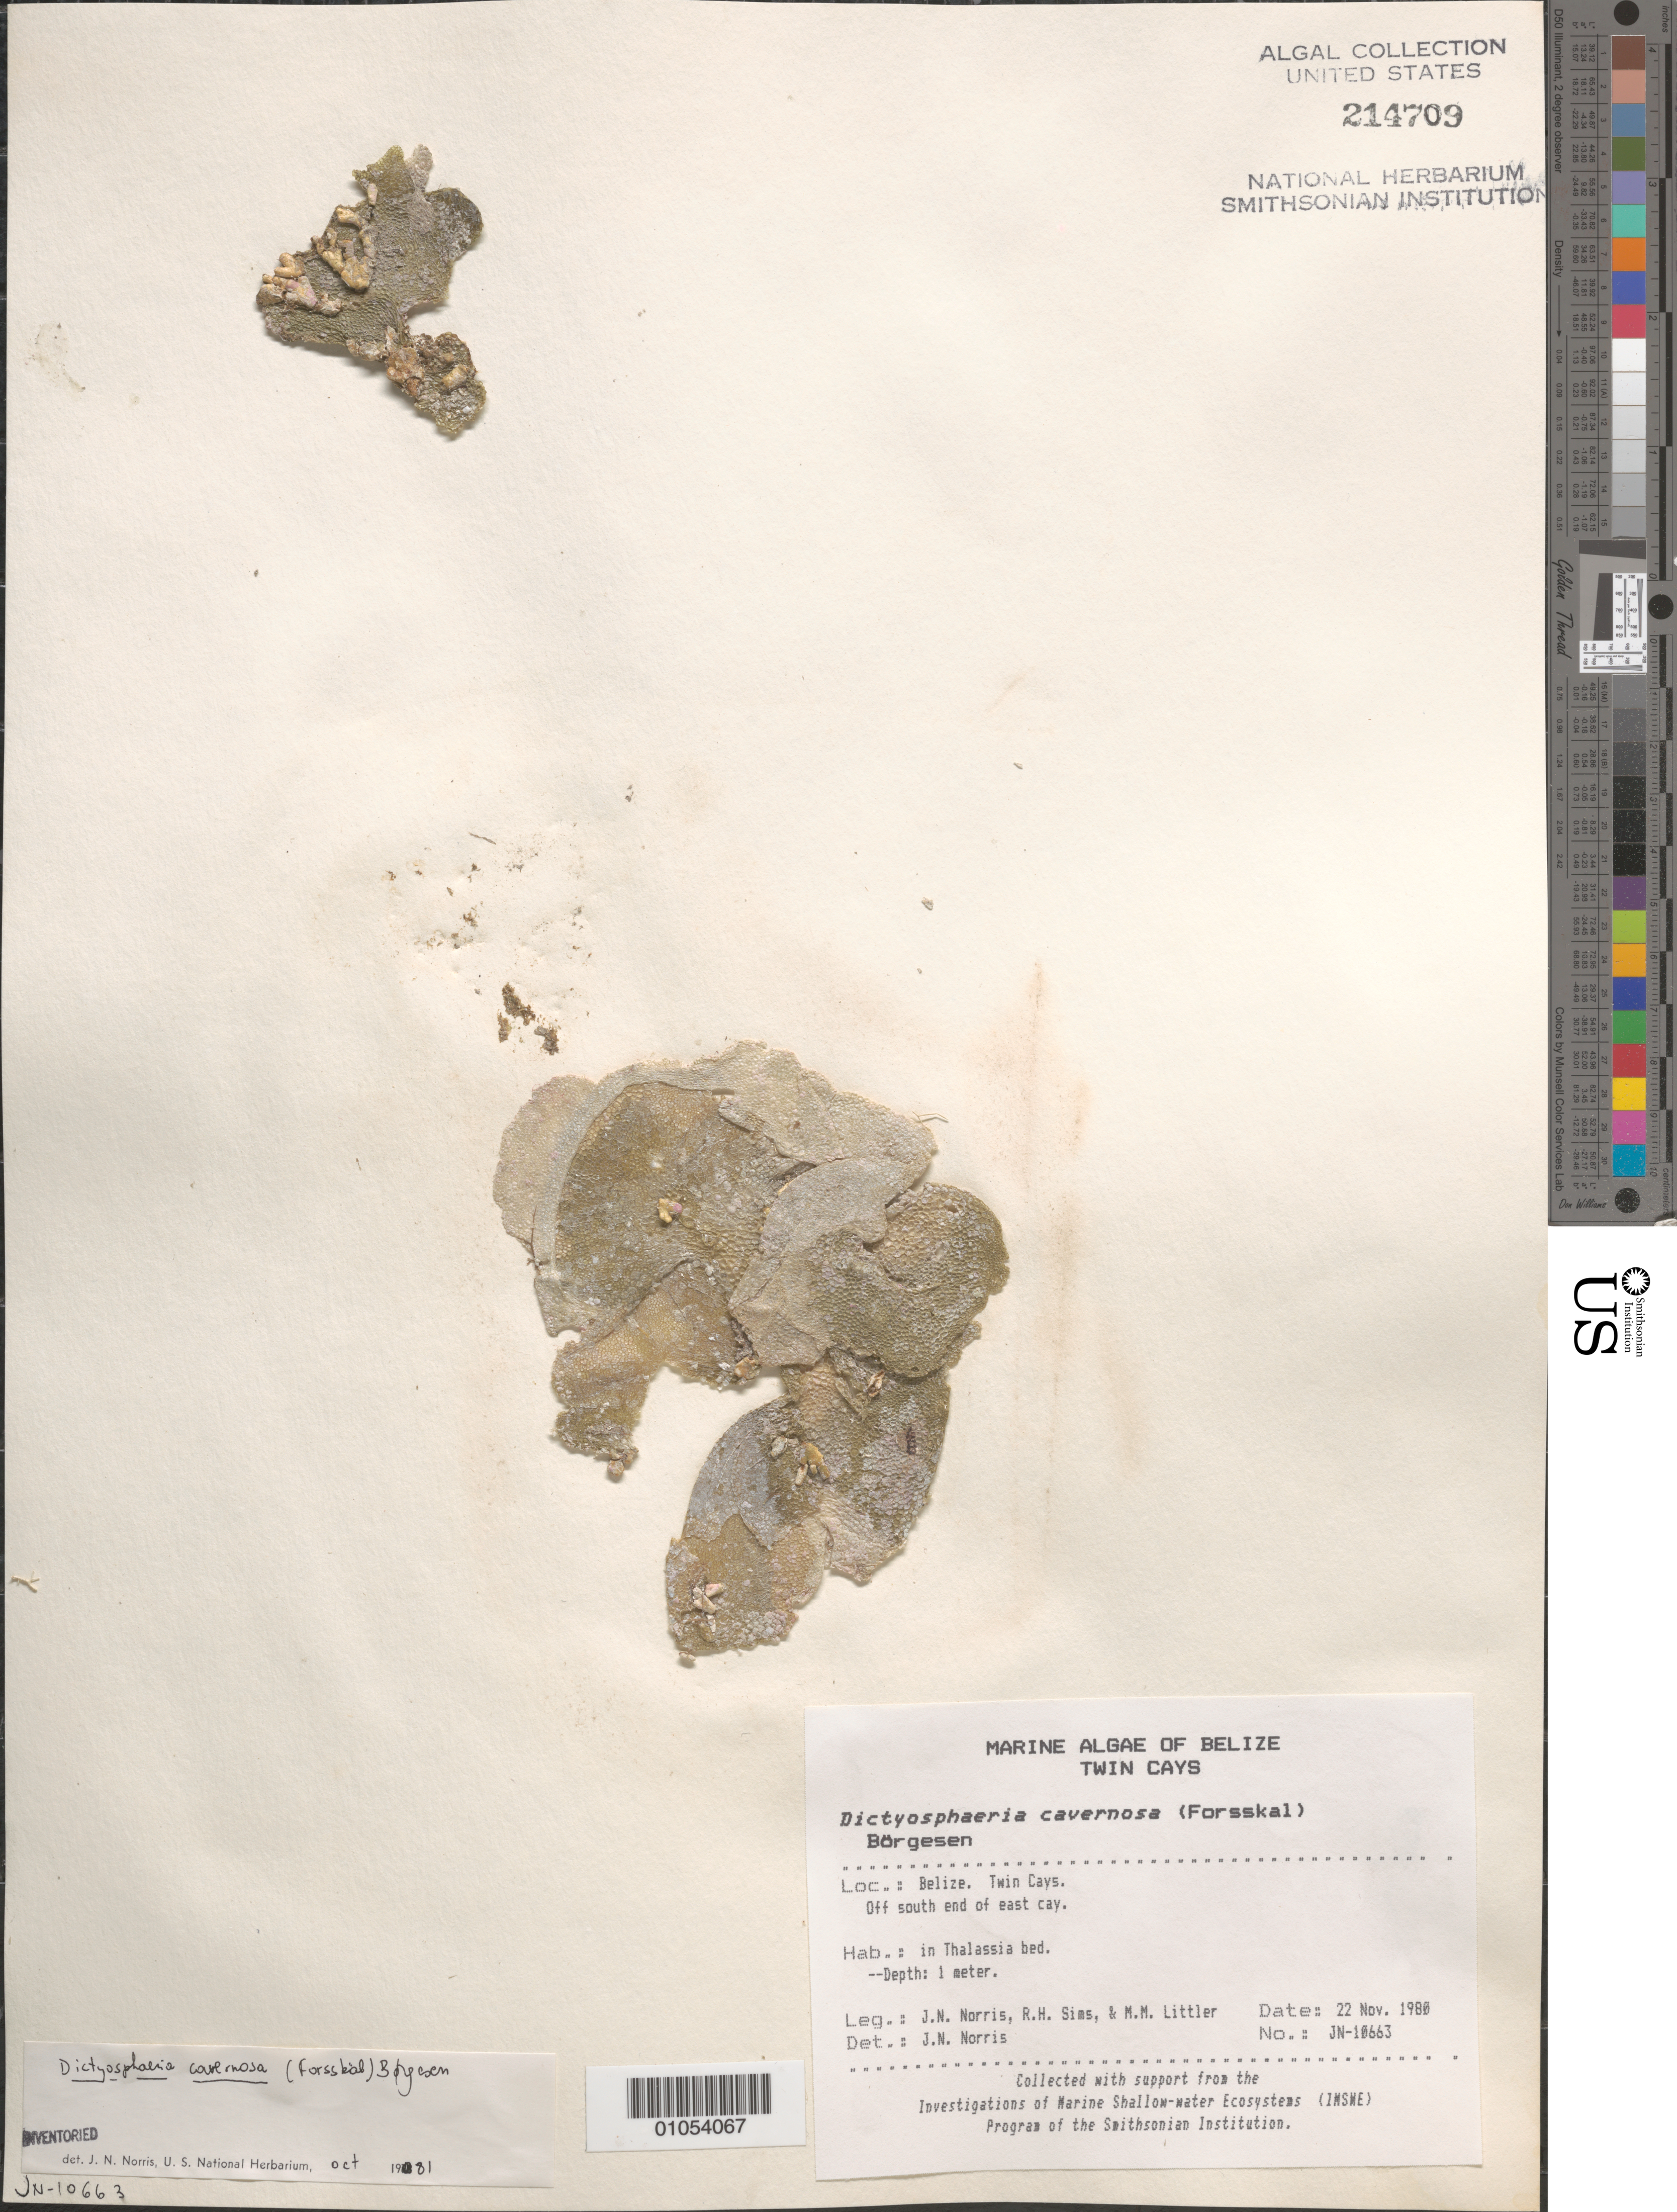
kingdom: Plantae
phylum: Chlorophyta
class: Ulvophyceae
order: Siphonocladales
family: Siphonocladaceae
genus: Dictyosphaeria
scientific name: Dictyosphaeria cavernosa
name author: (Forssk.) Børgesen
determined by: Norris, James N.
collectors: J. N. Norris, R. H. Sims & M. M. Littler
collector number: JN-10663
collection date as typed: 22 Nov 1980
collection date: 1980-11-22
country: Belize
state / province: Stann Creek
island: East Cay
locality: Off south end of east cay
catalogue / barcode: US 214709